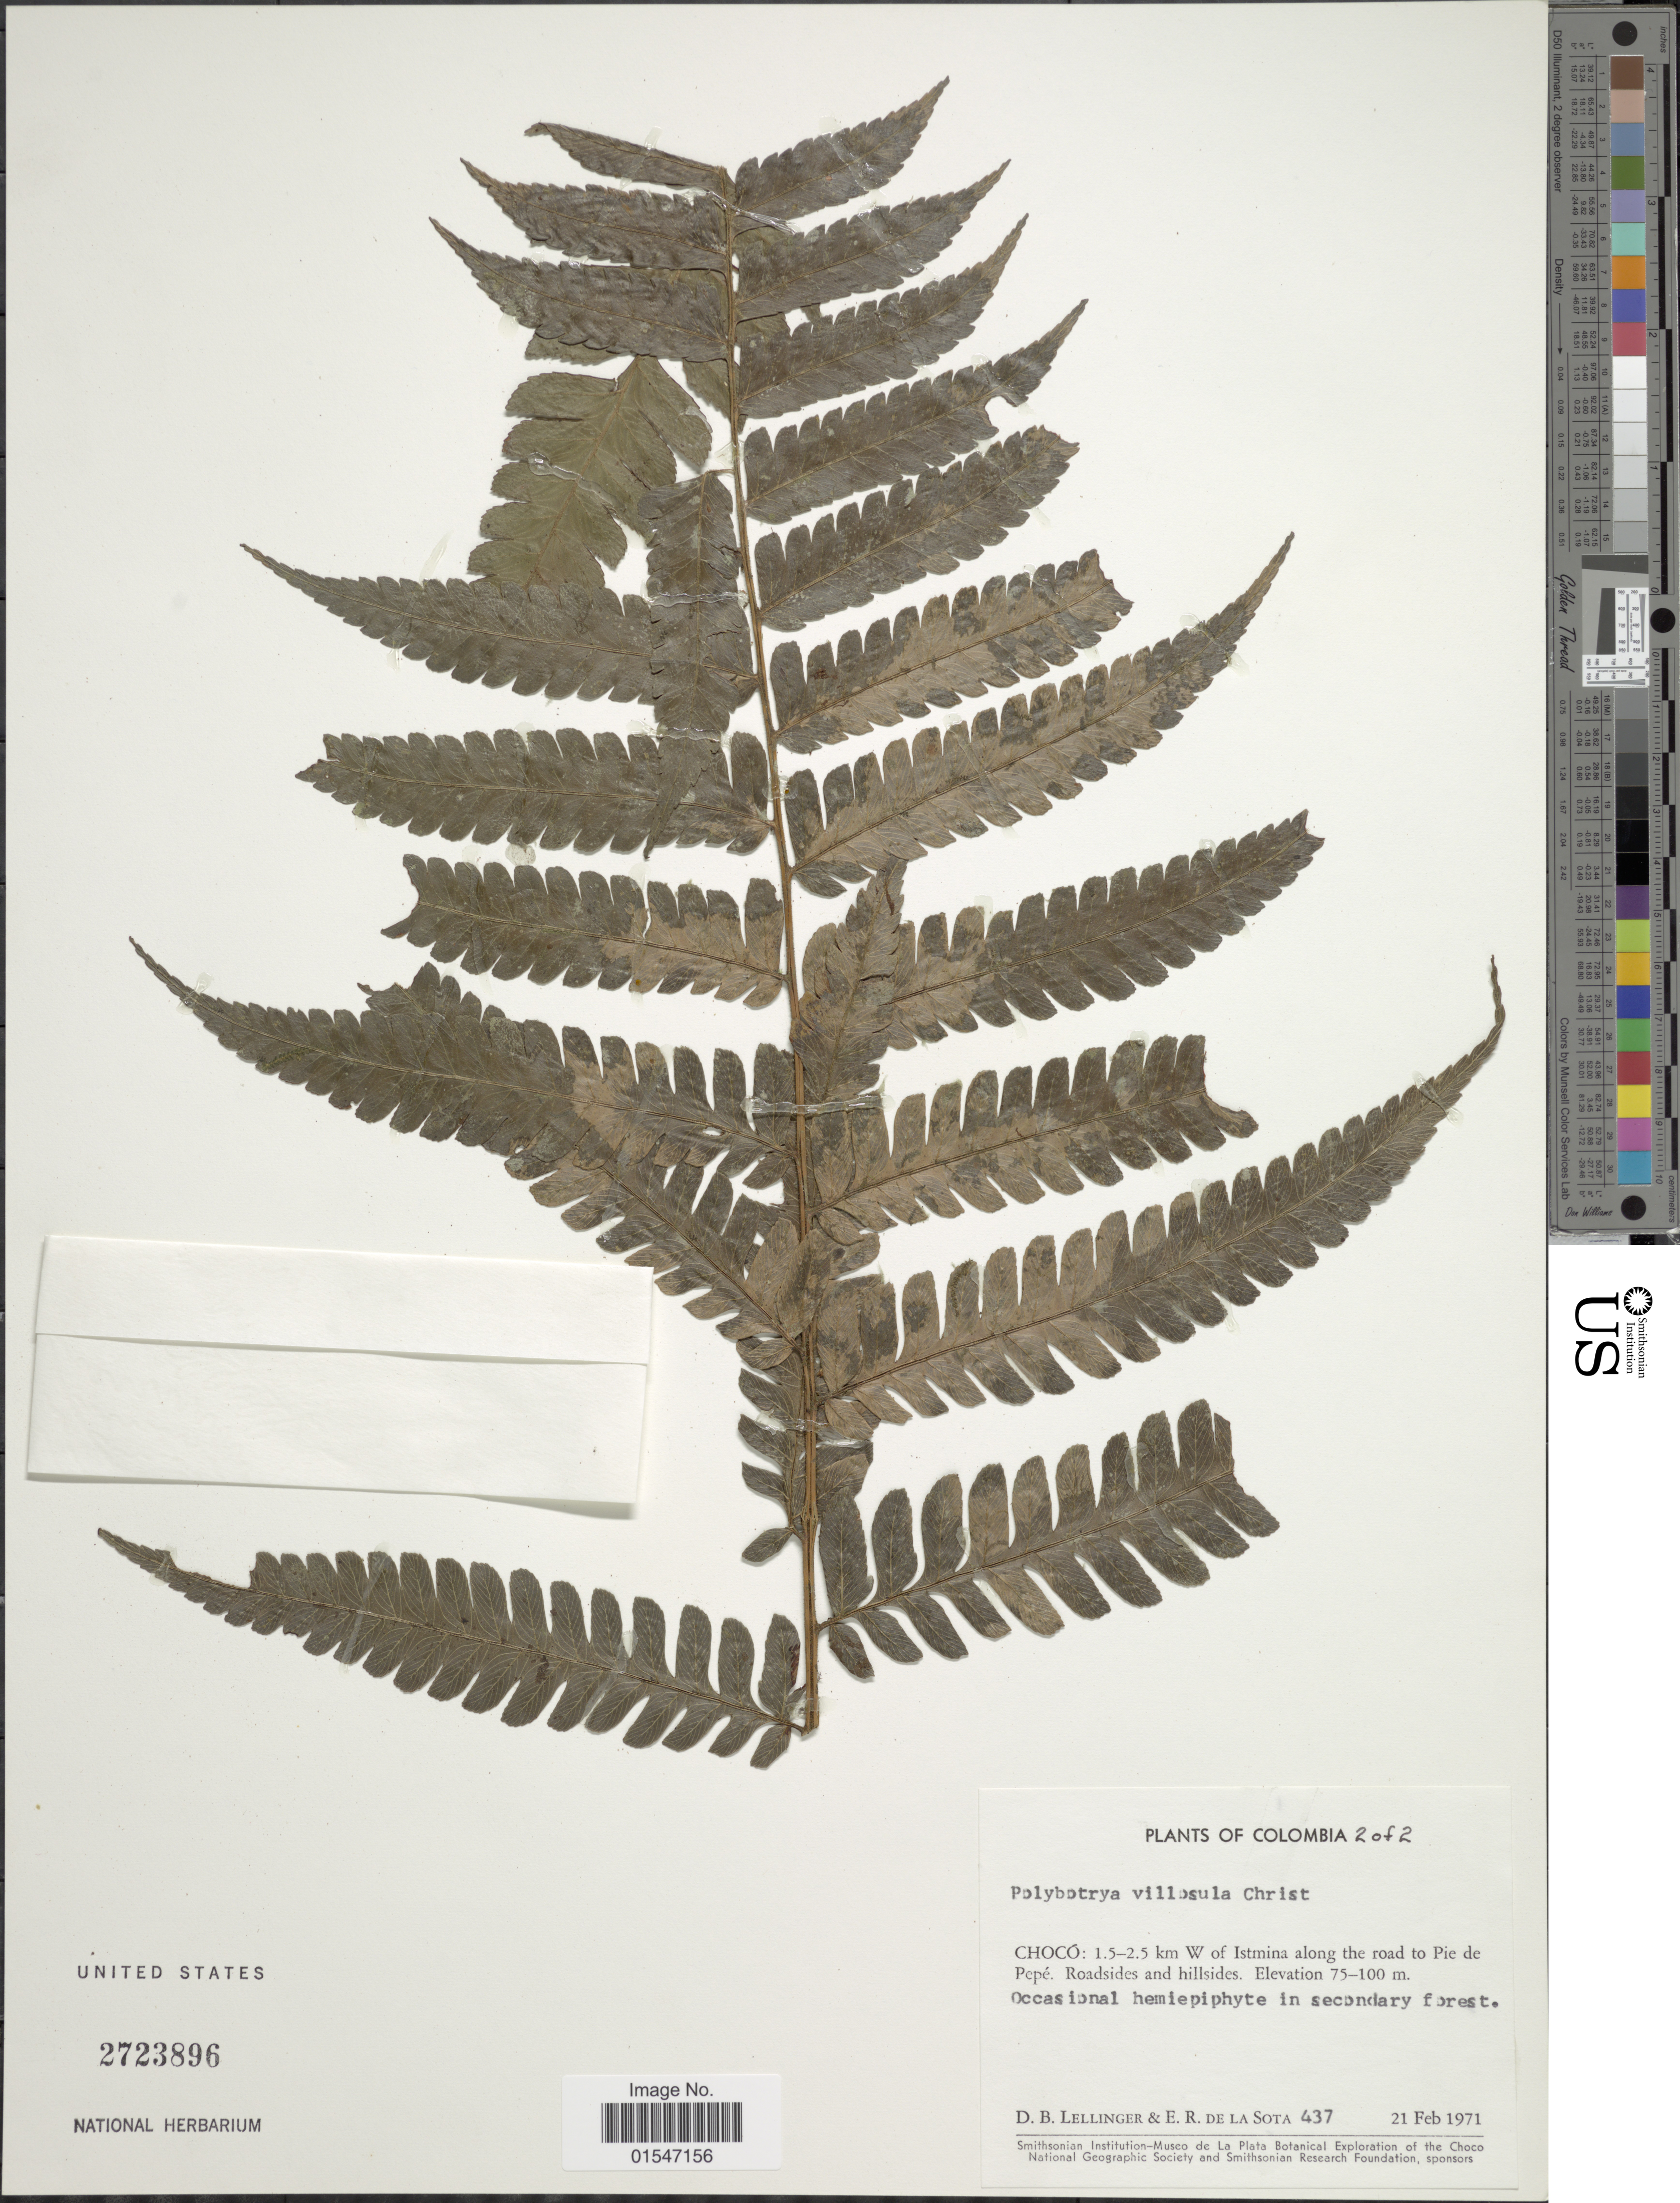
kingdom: Plantae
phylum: Tracheophyta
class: Polypodiopsida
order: Polypodiales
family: Dryopteridaceae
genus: Polybotrya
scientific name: Polybotrya caudata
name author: Kunze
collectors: D. B. Lellinger & E. R. de la Sota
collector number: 437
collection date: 1971-02-21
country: Colombia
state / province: Chocó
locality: Choco: 1.5-2.5 km W. of Istima along the road to Pie de Pepe. Roadsides and hillsides.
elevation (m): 75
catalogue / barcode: US 2723896